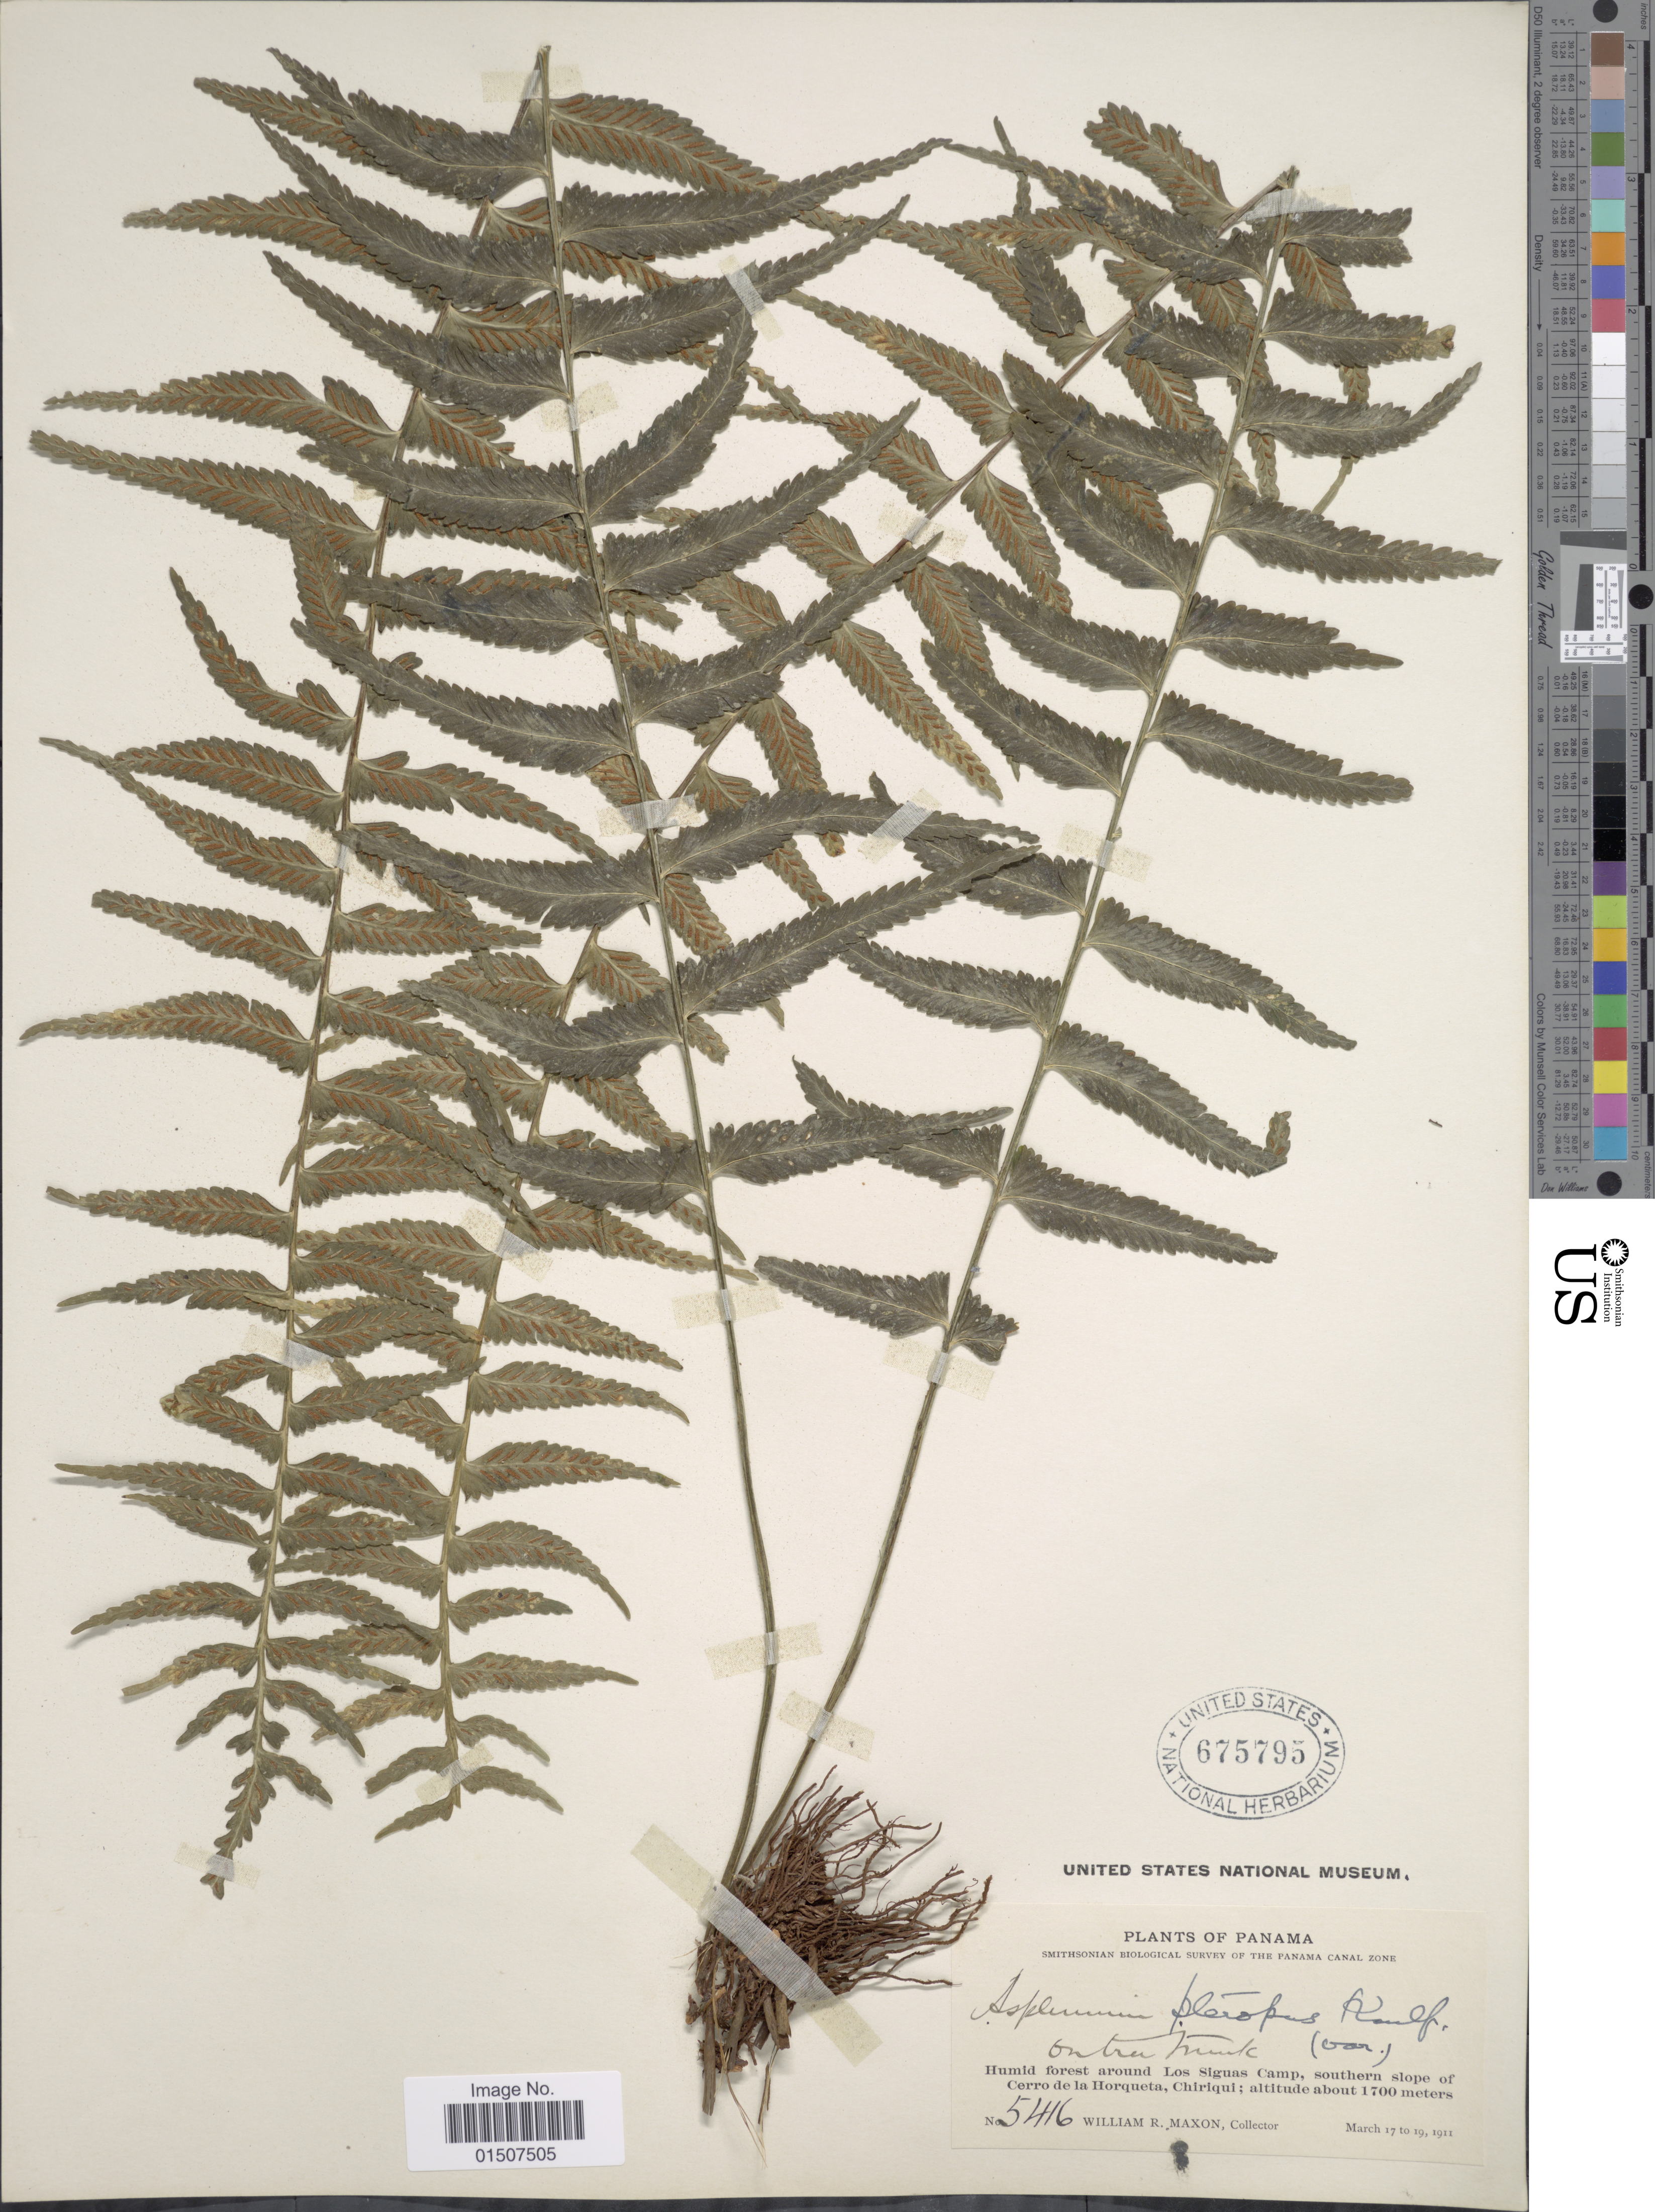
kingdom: Plantae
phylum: Tracheophyta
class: Polypodiopsida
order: Polypodiales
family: Aspleniaceae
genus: Asplenium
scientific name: Asplenium pululahuae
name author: Sodiro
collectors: W. R. Maxon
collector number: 5416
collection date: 1911-03-17/1911-03-19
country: Panama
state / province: Chiriqui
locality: Panama Canal Zone. Humid forest around Los Siguas Camp, southern slope of Cerro de la Horqueta, Chiriqui.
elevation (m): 1700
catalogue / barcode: US 675795